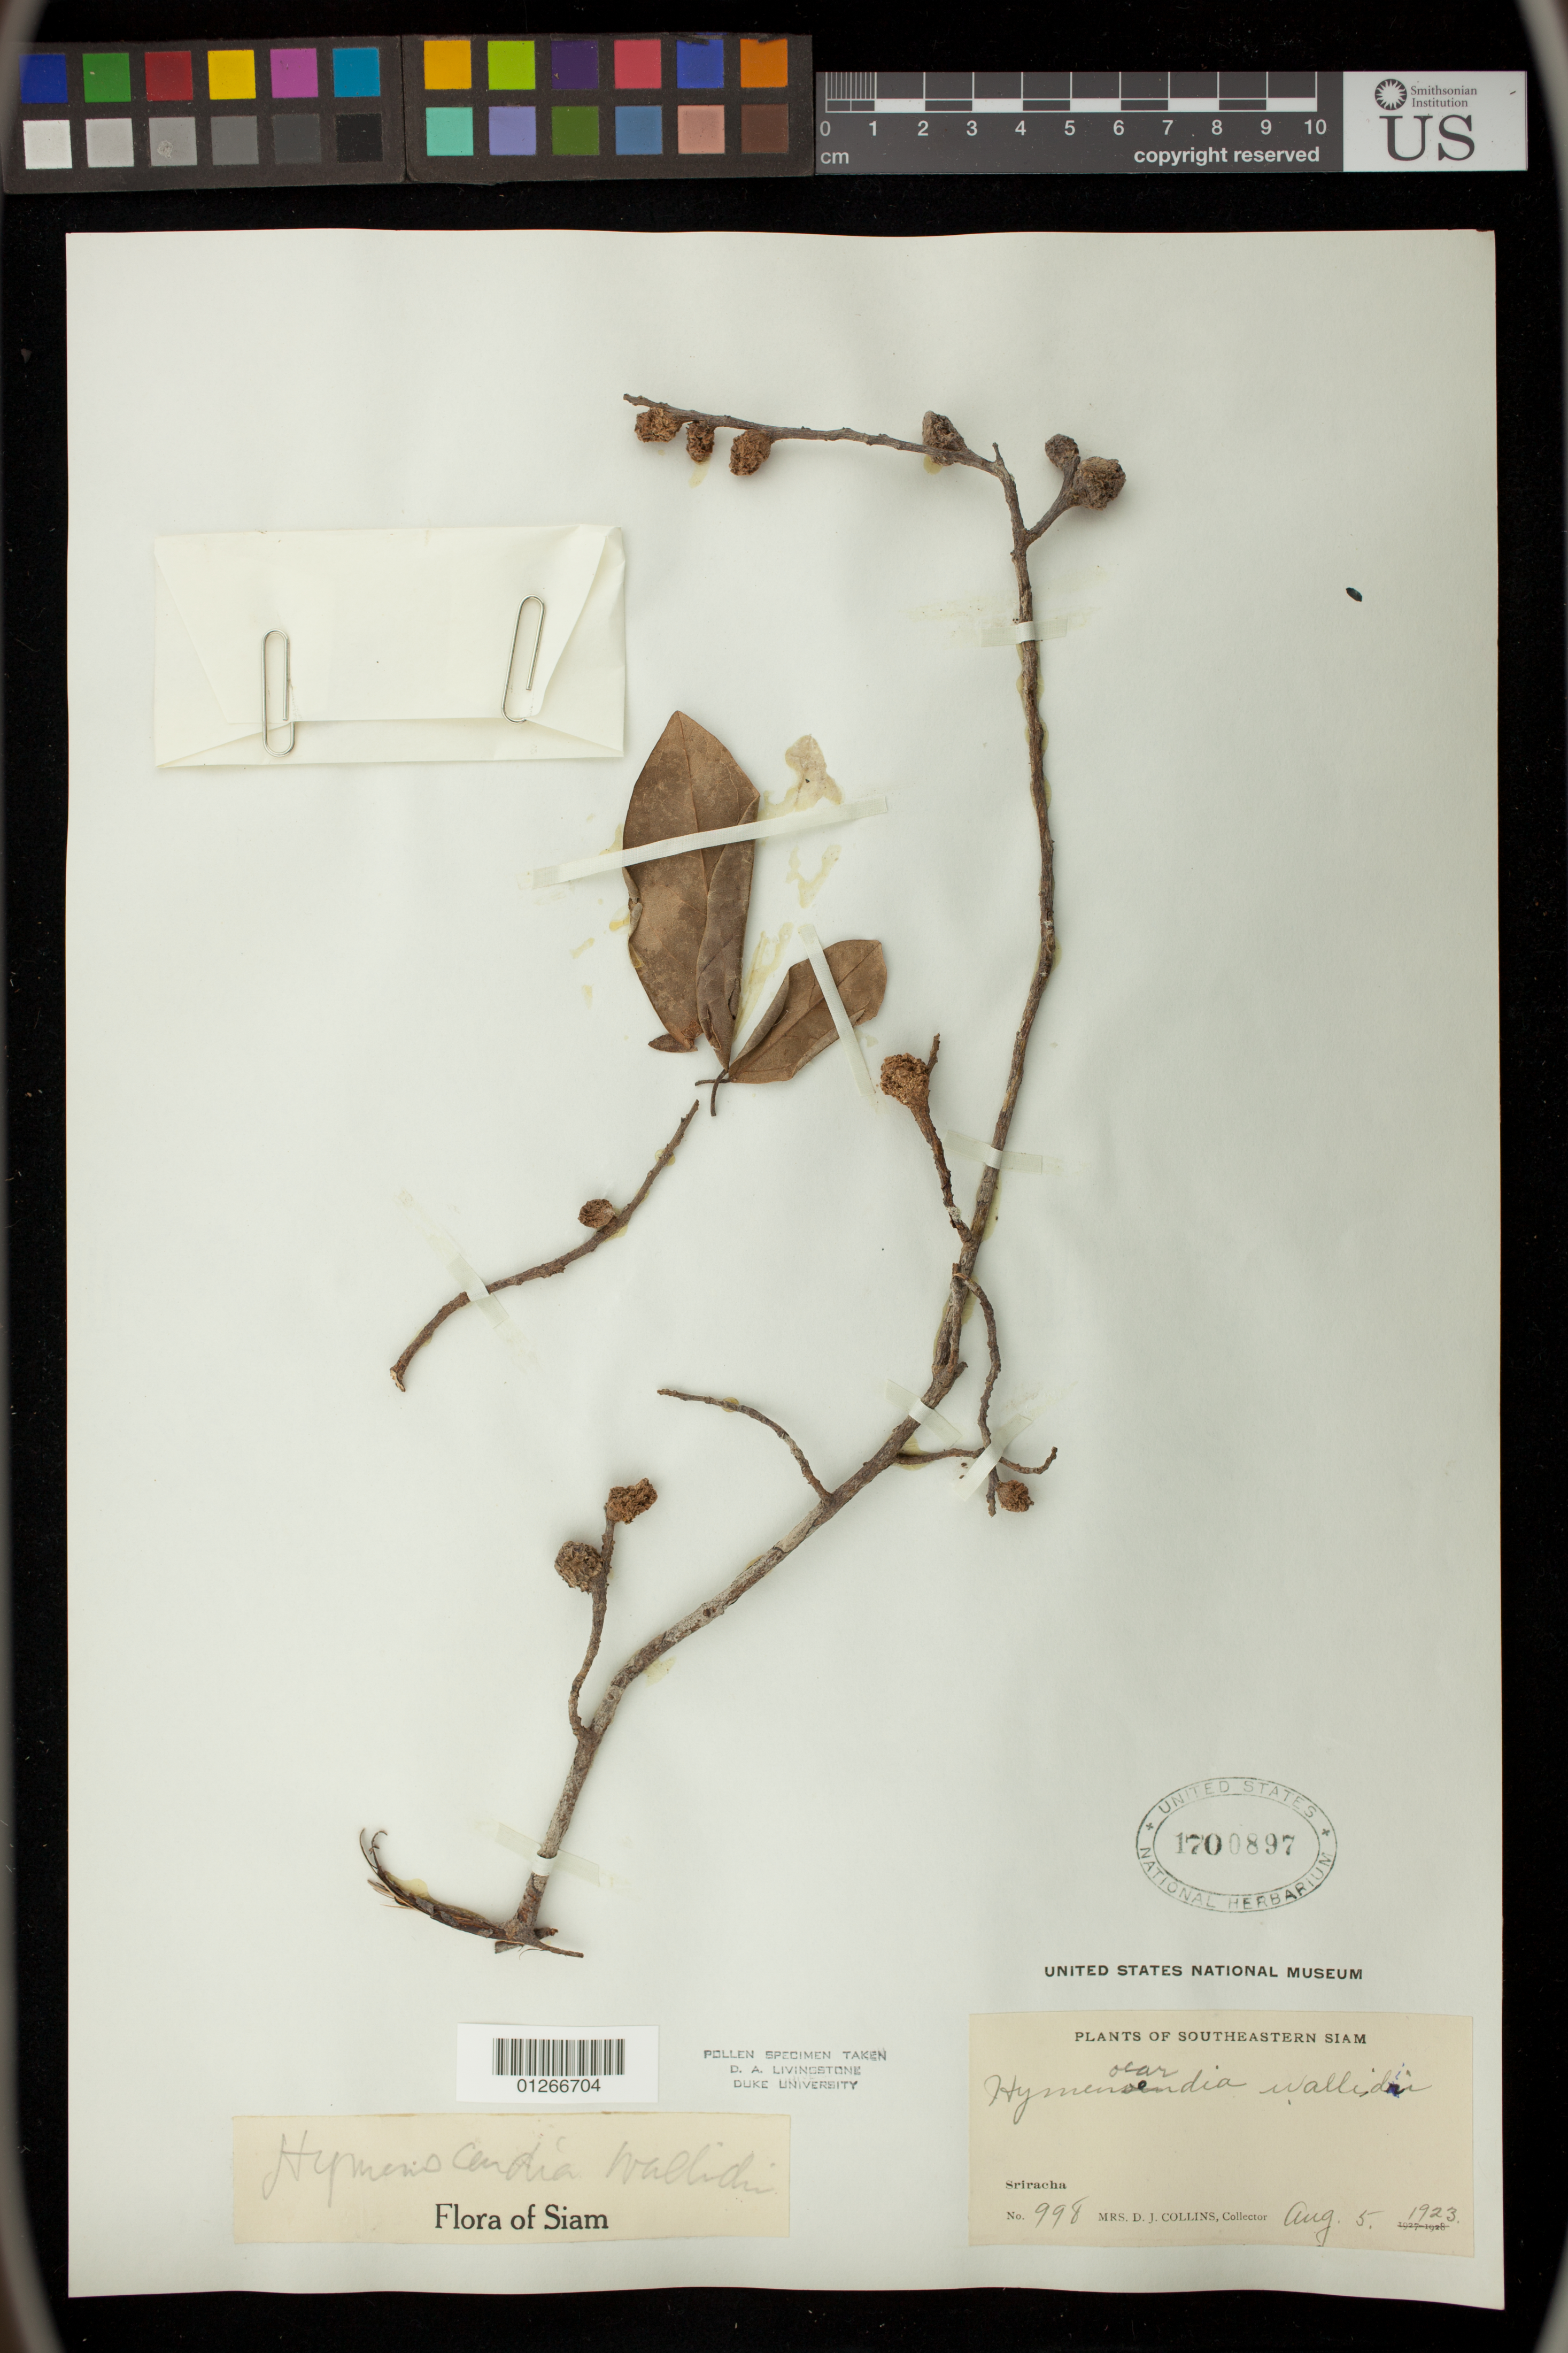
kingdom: Plantae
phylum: Tracheophyta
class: Magnoliopsida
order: Malpighiales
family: Phyllanthaceae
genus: Hymenocardia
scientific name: Hymenocardia wallichii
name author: Tul.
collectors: Mrs. D. J. Collins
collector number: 998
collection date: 1923-08-05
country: Thailand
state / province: Chon Buri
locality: Southeastern Siam. Sriracha [Si Racha].